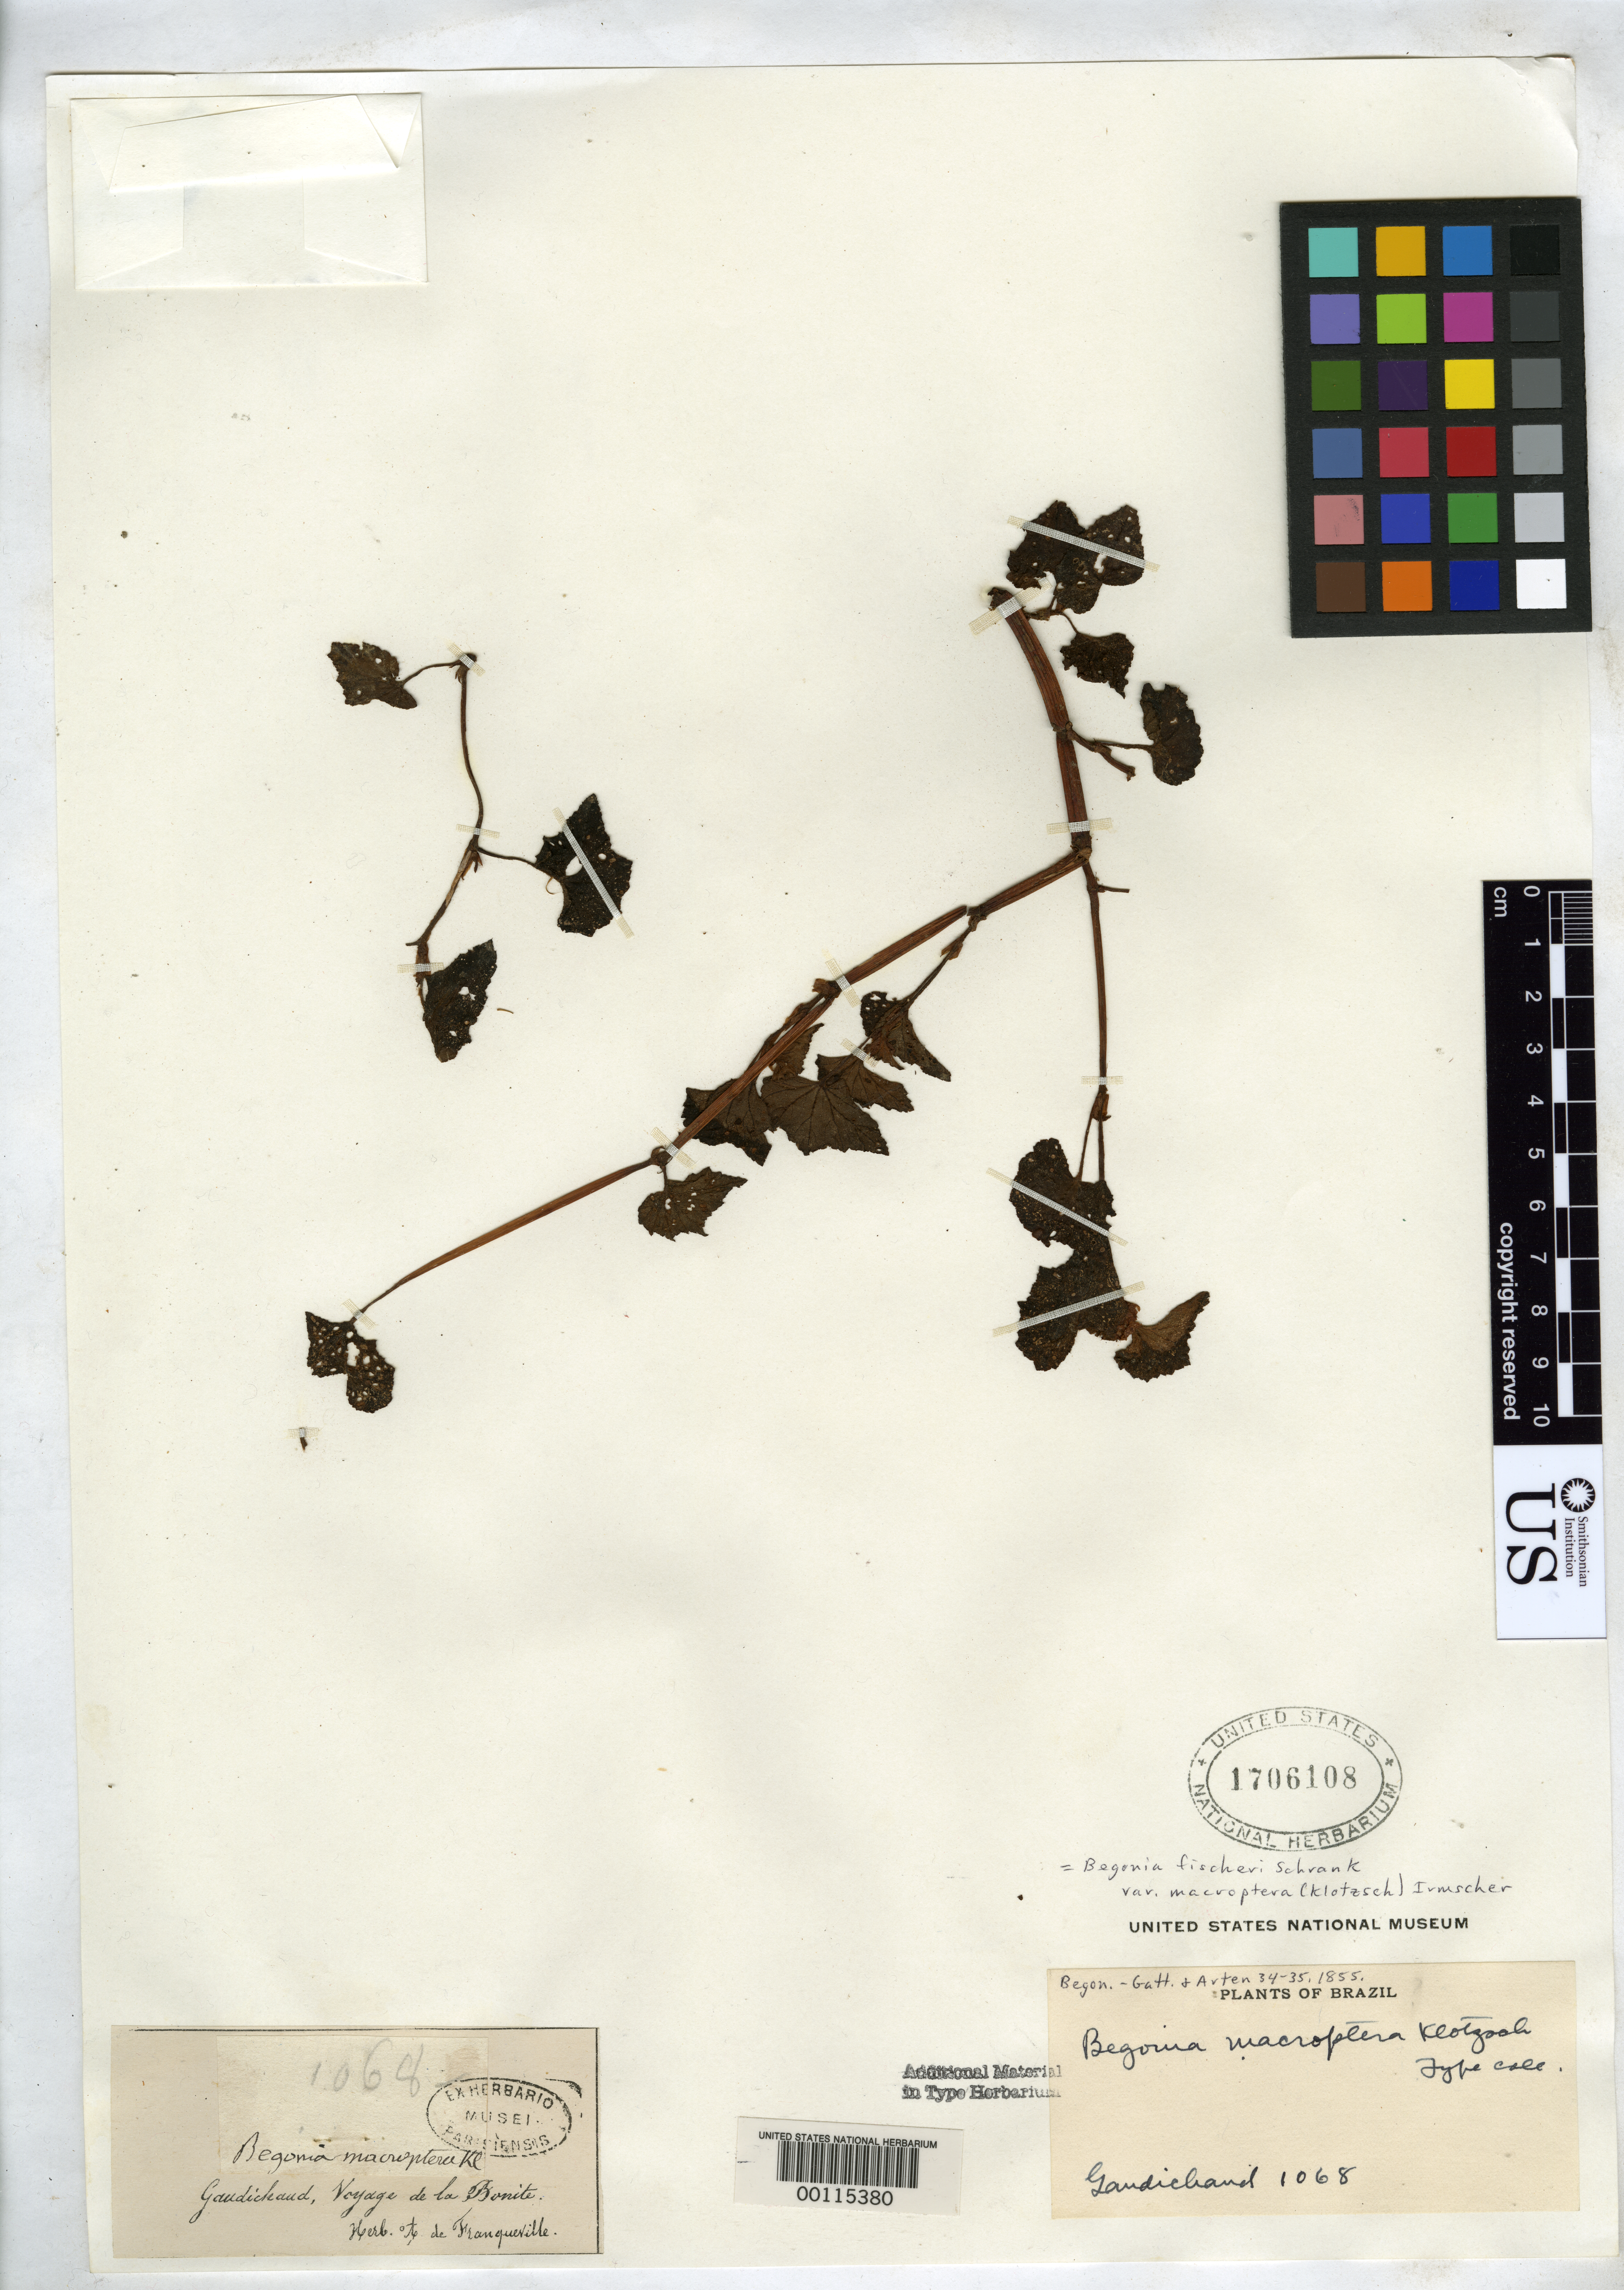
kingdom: Plantae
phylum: Tracheophyta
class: Magnoliopsida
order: Cucurbitales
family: Begoniaceae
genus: Begonia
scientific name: Begonia macroptera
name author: Klotzsch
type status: Isotype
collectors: C. Gaudichaud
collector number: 1068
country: Brazil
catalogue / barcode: US 1706108